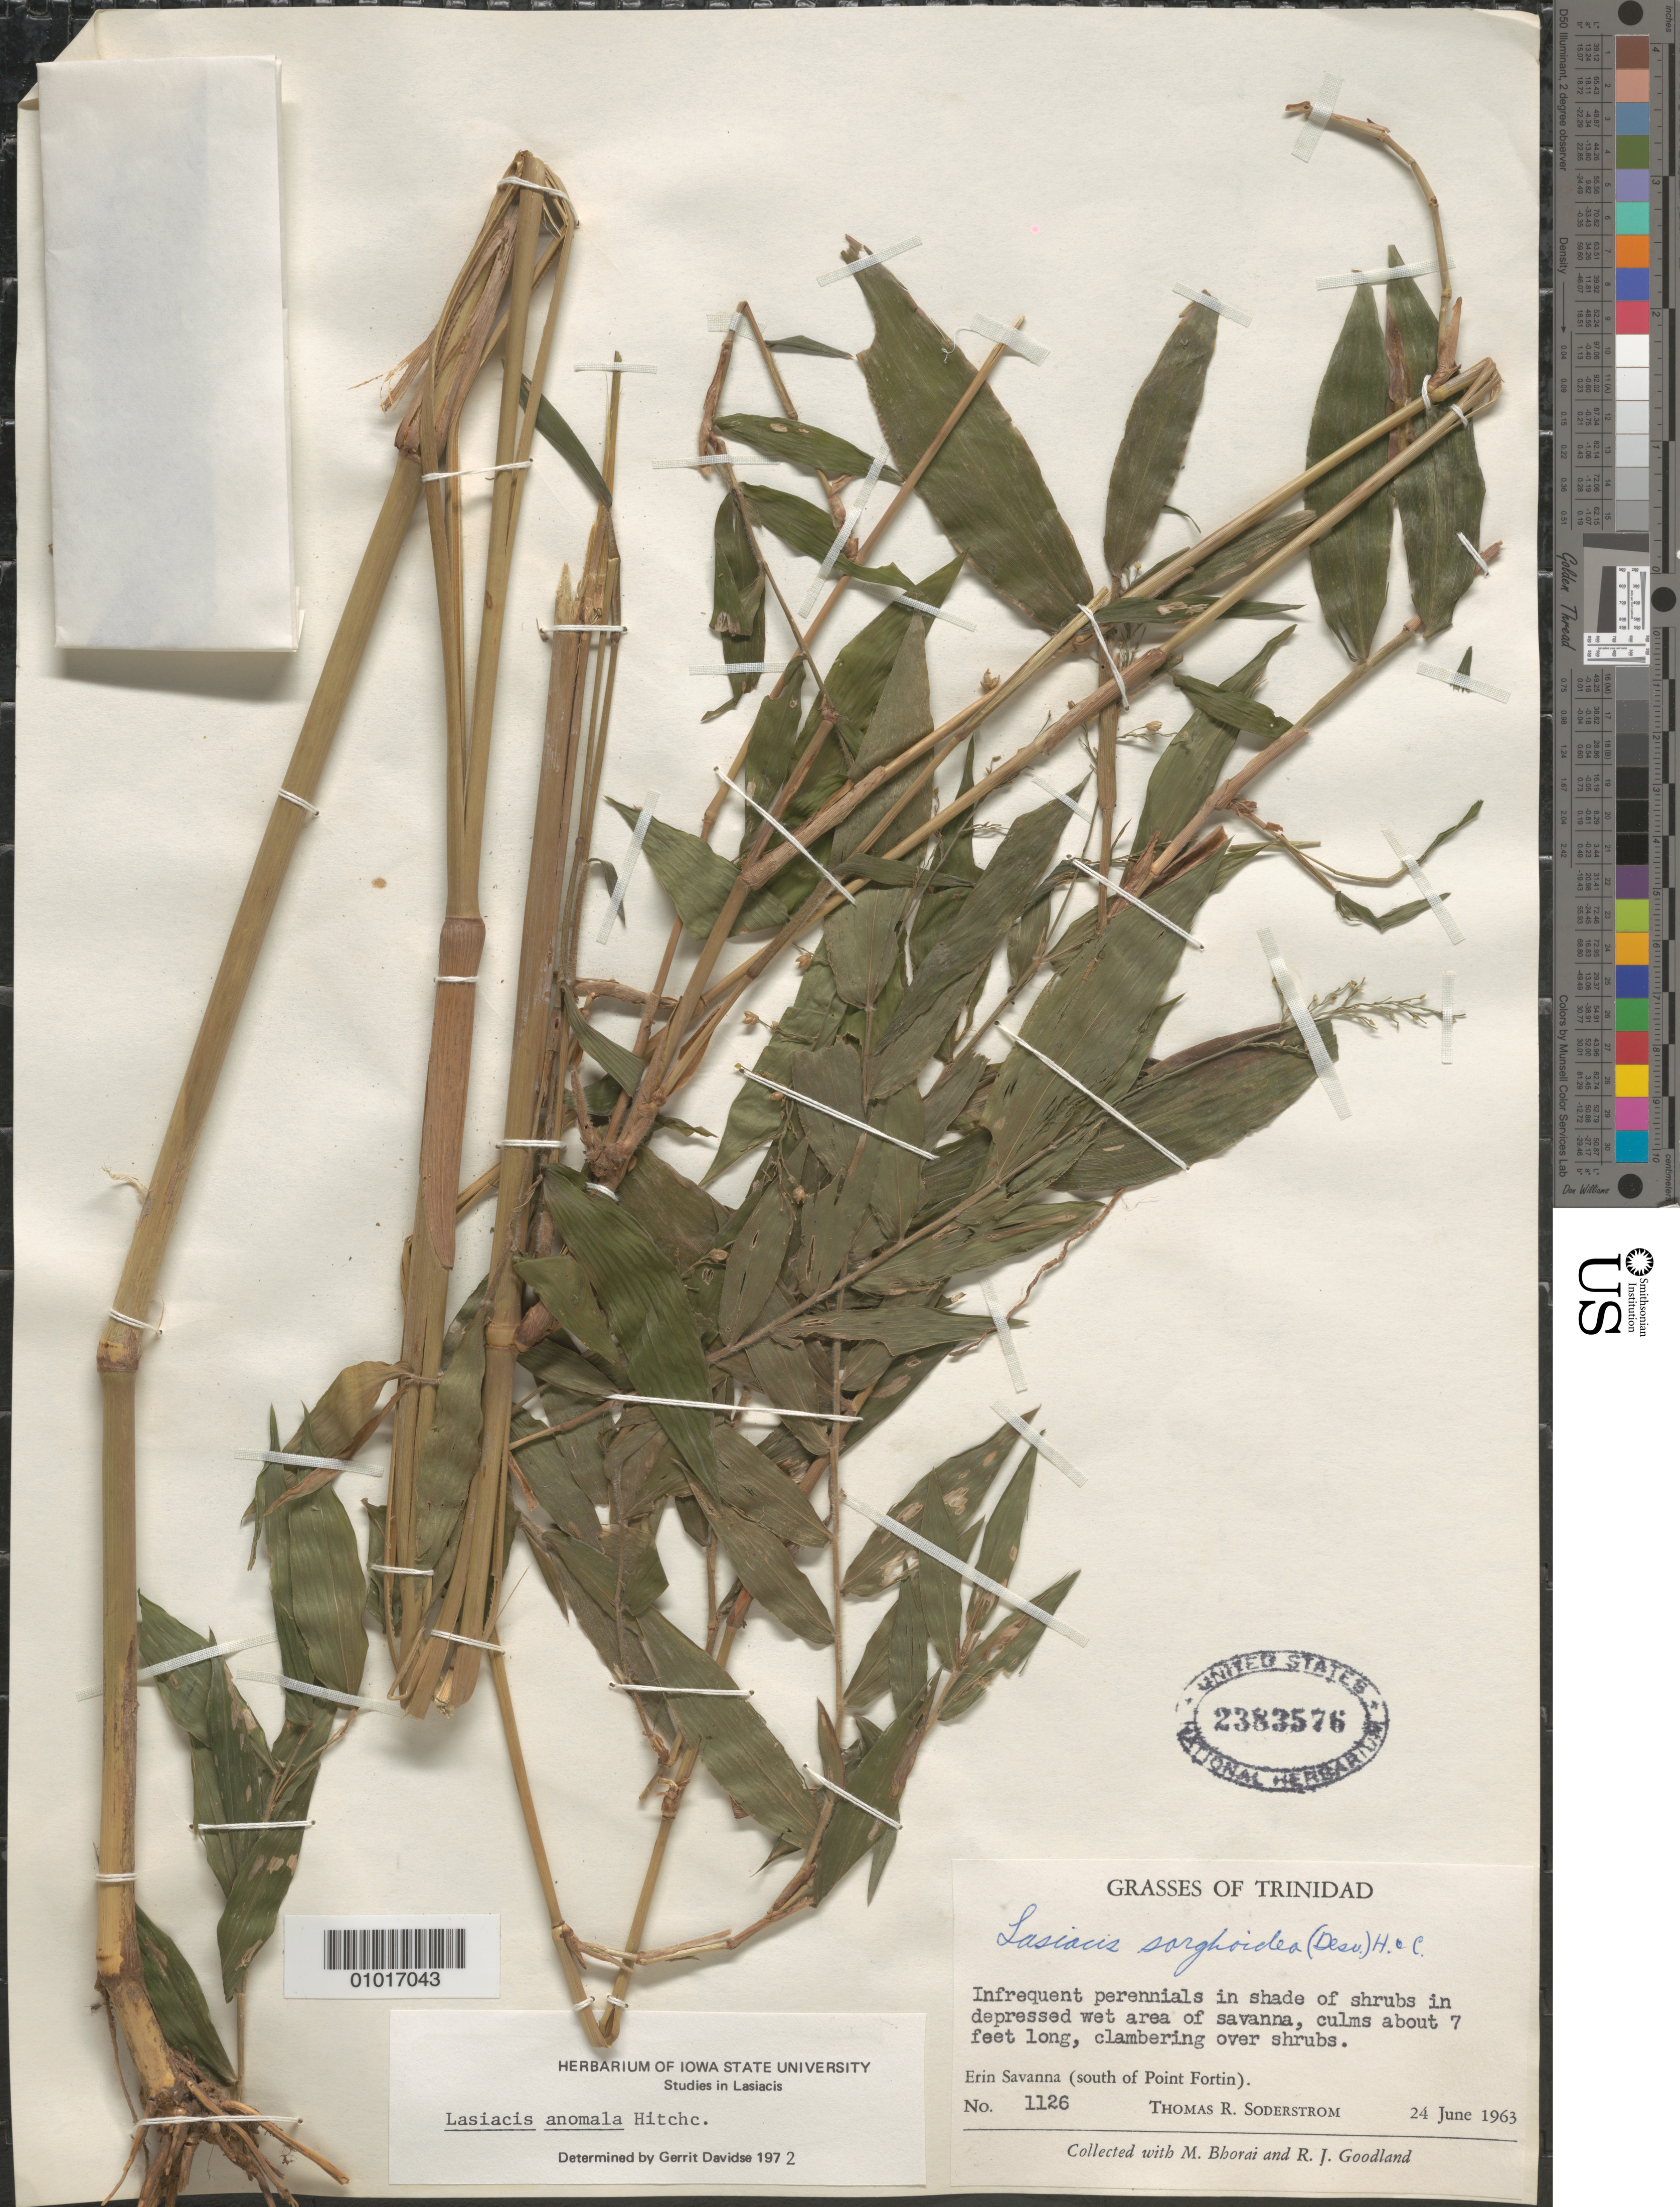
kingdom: Plantae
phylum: Tracheophyta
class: Liliopsida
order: Poales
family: Poaceae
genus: Lasiacis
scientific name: Lasiacis anomala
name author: Hitchc.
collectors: T. R. Soderstrom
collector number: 1126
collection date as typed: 24 Jun 1963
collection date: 1963-06-24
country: Trinidad and Tobago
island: Trinidad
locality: Erin Savanna south of Point Fortin.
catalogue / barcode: US 2383576